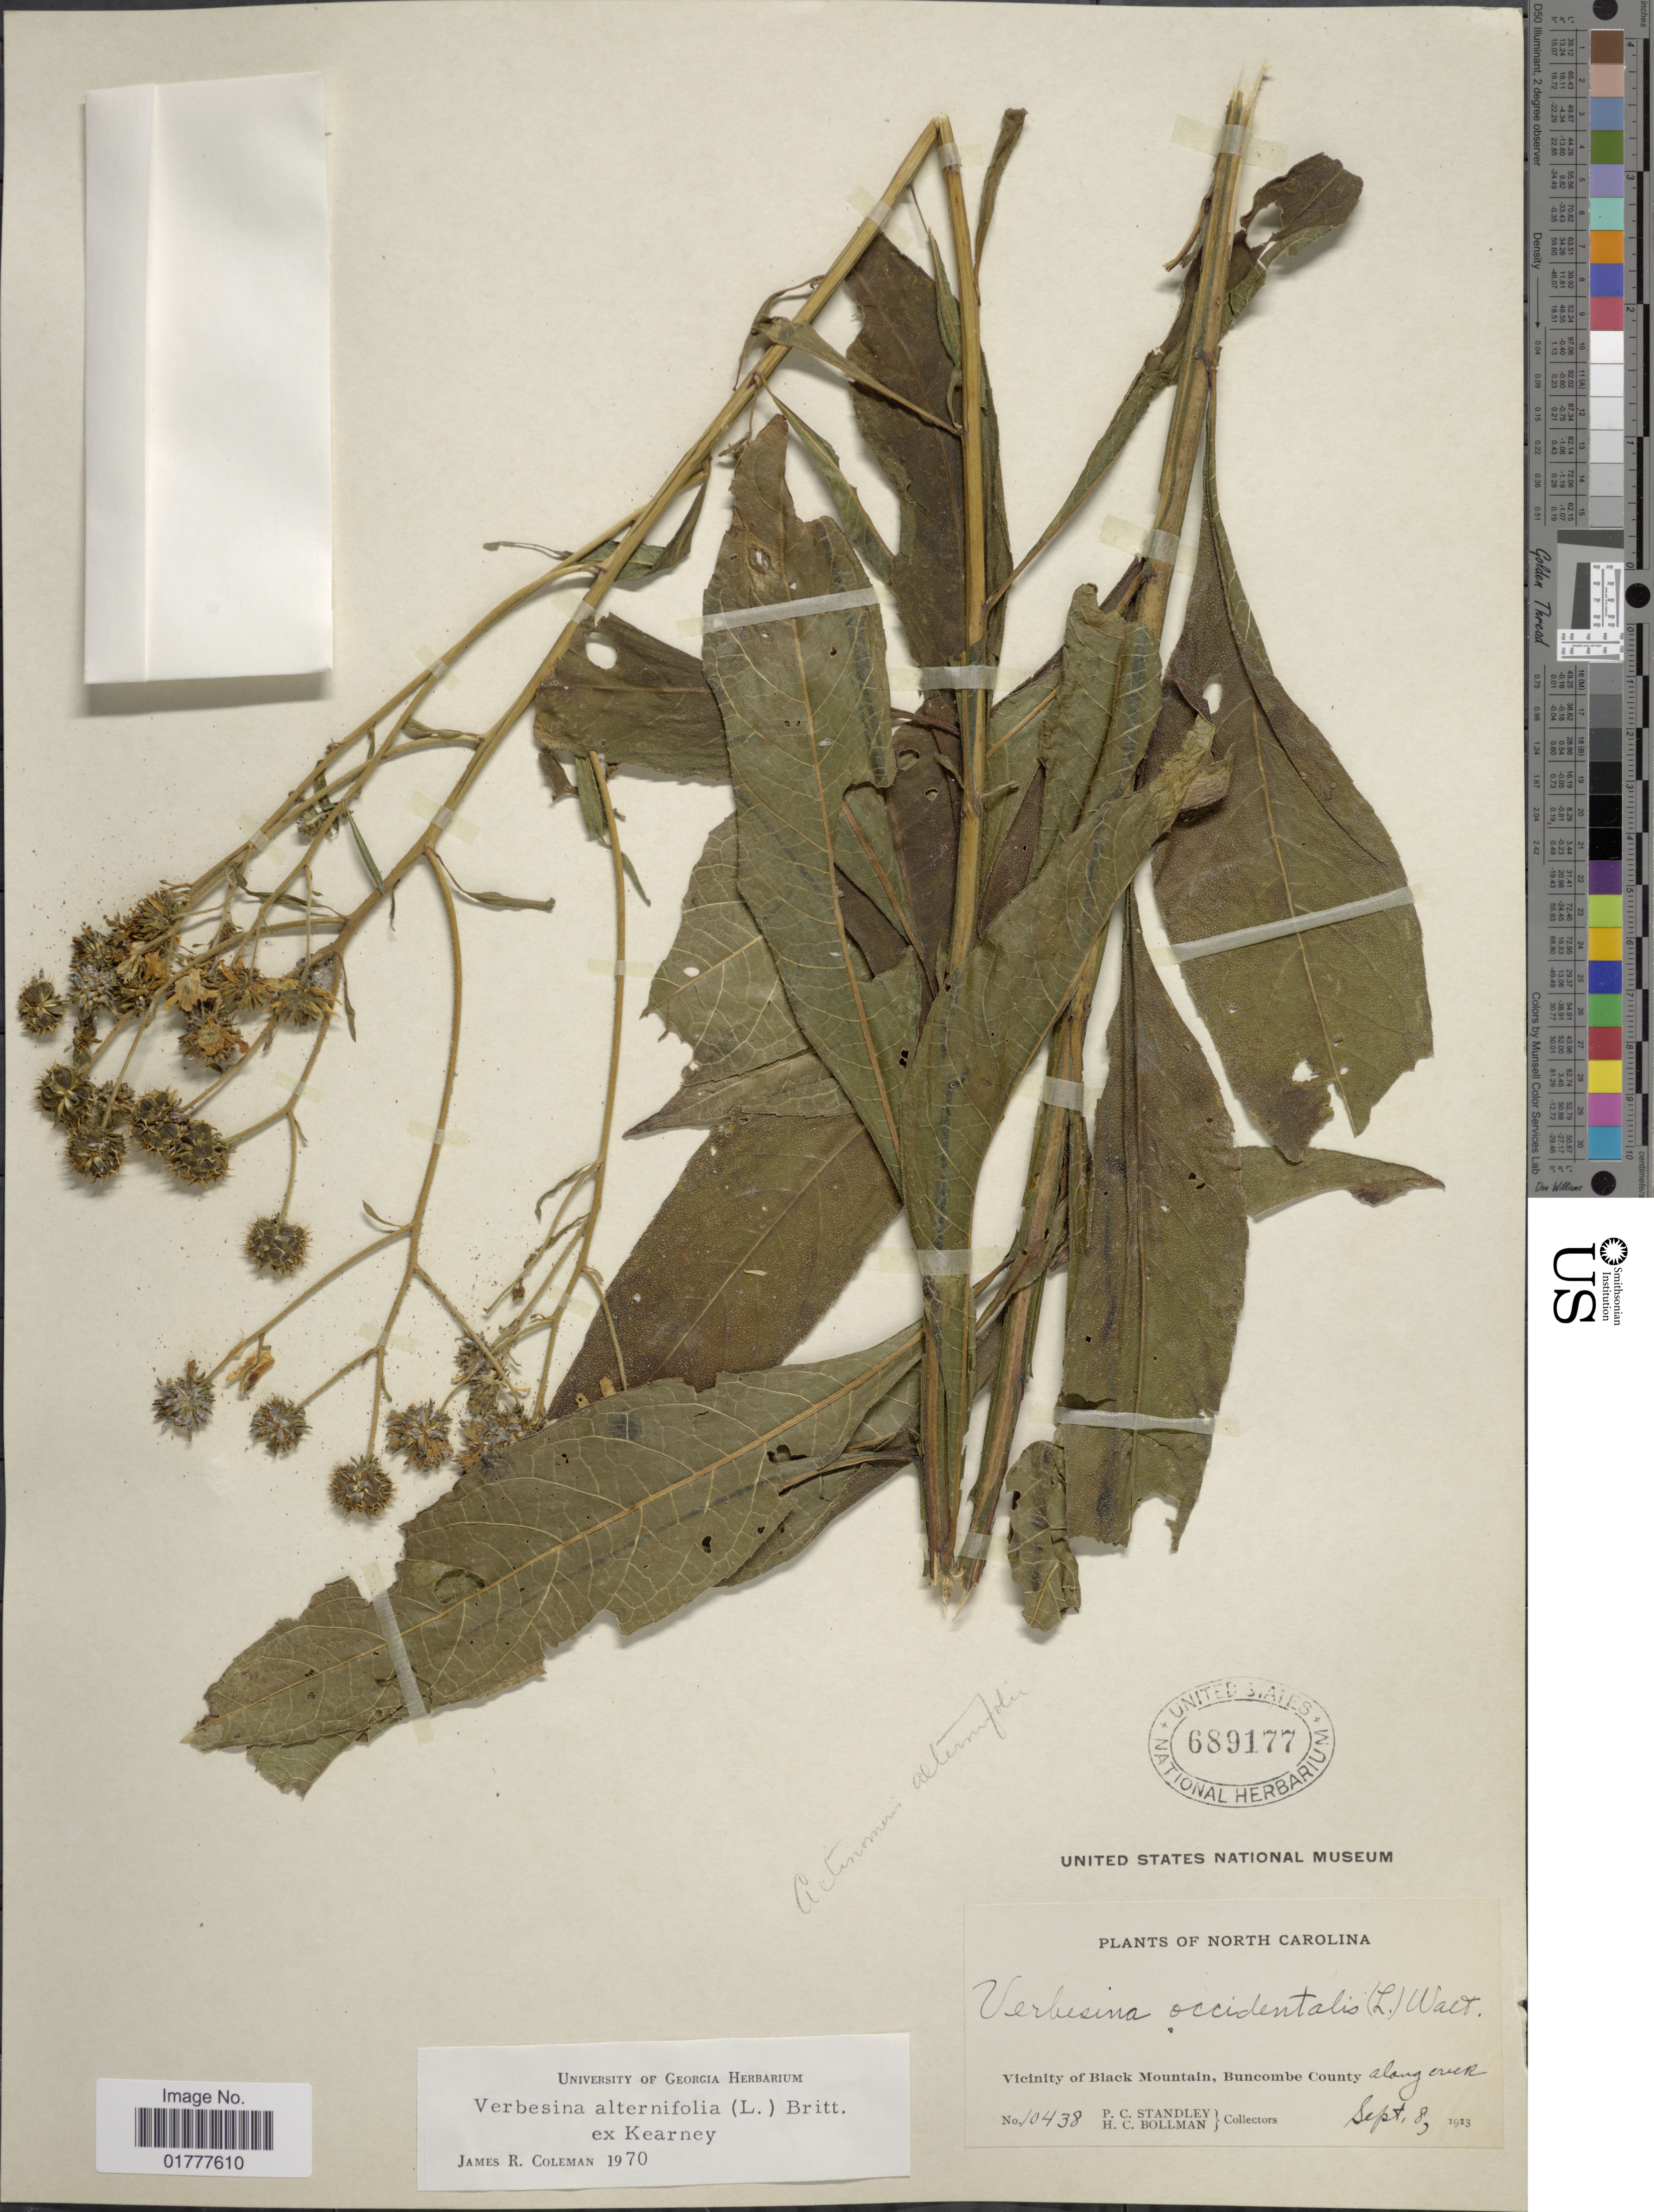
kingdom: Plantae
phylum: Tracheophyta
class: Magnoliopsida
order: Asterales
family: Asteraceae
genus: Actinomeris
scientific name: Actinomeris alternifolia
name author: (L.) DC.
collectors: P. C. Standley & H. C. Bollman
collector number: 10438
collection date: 1913-09-08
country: United States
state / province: North Carolina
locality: North Carolina. Vicinity of Black Mountain, Buncombe County.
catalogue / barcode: US 689177